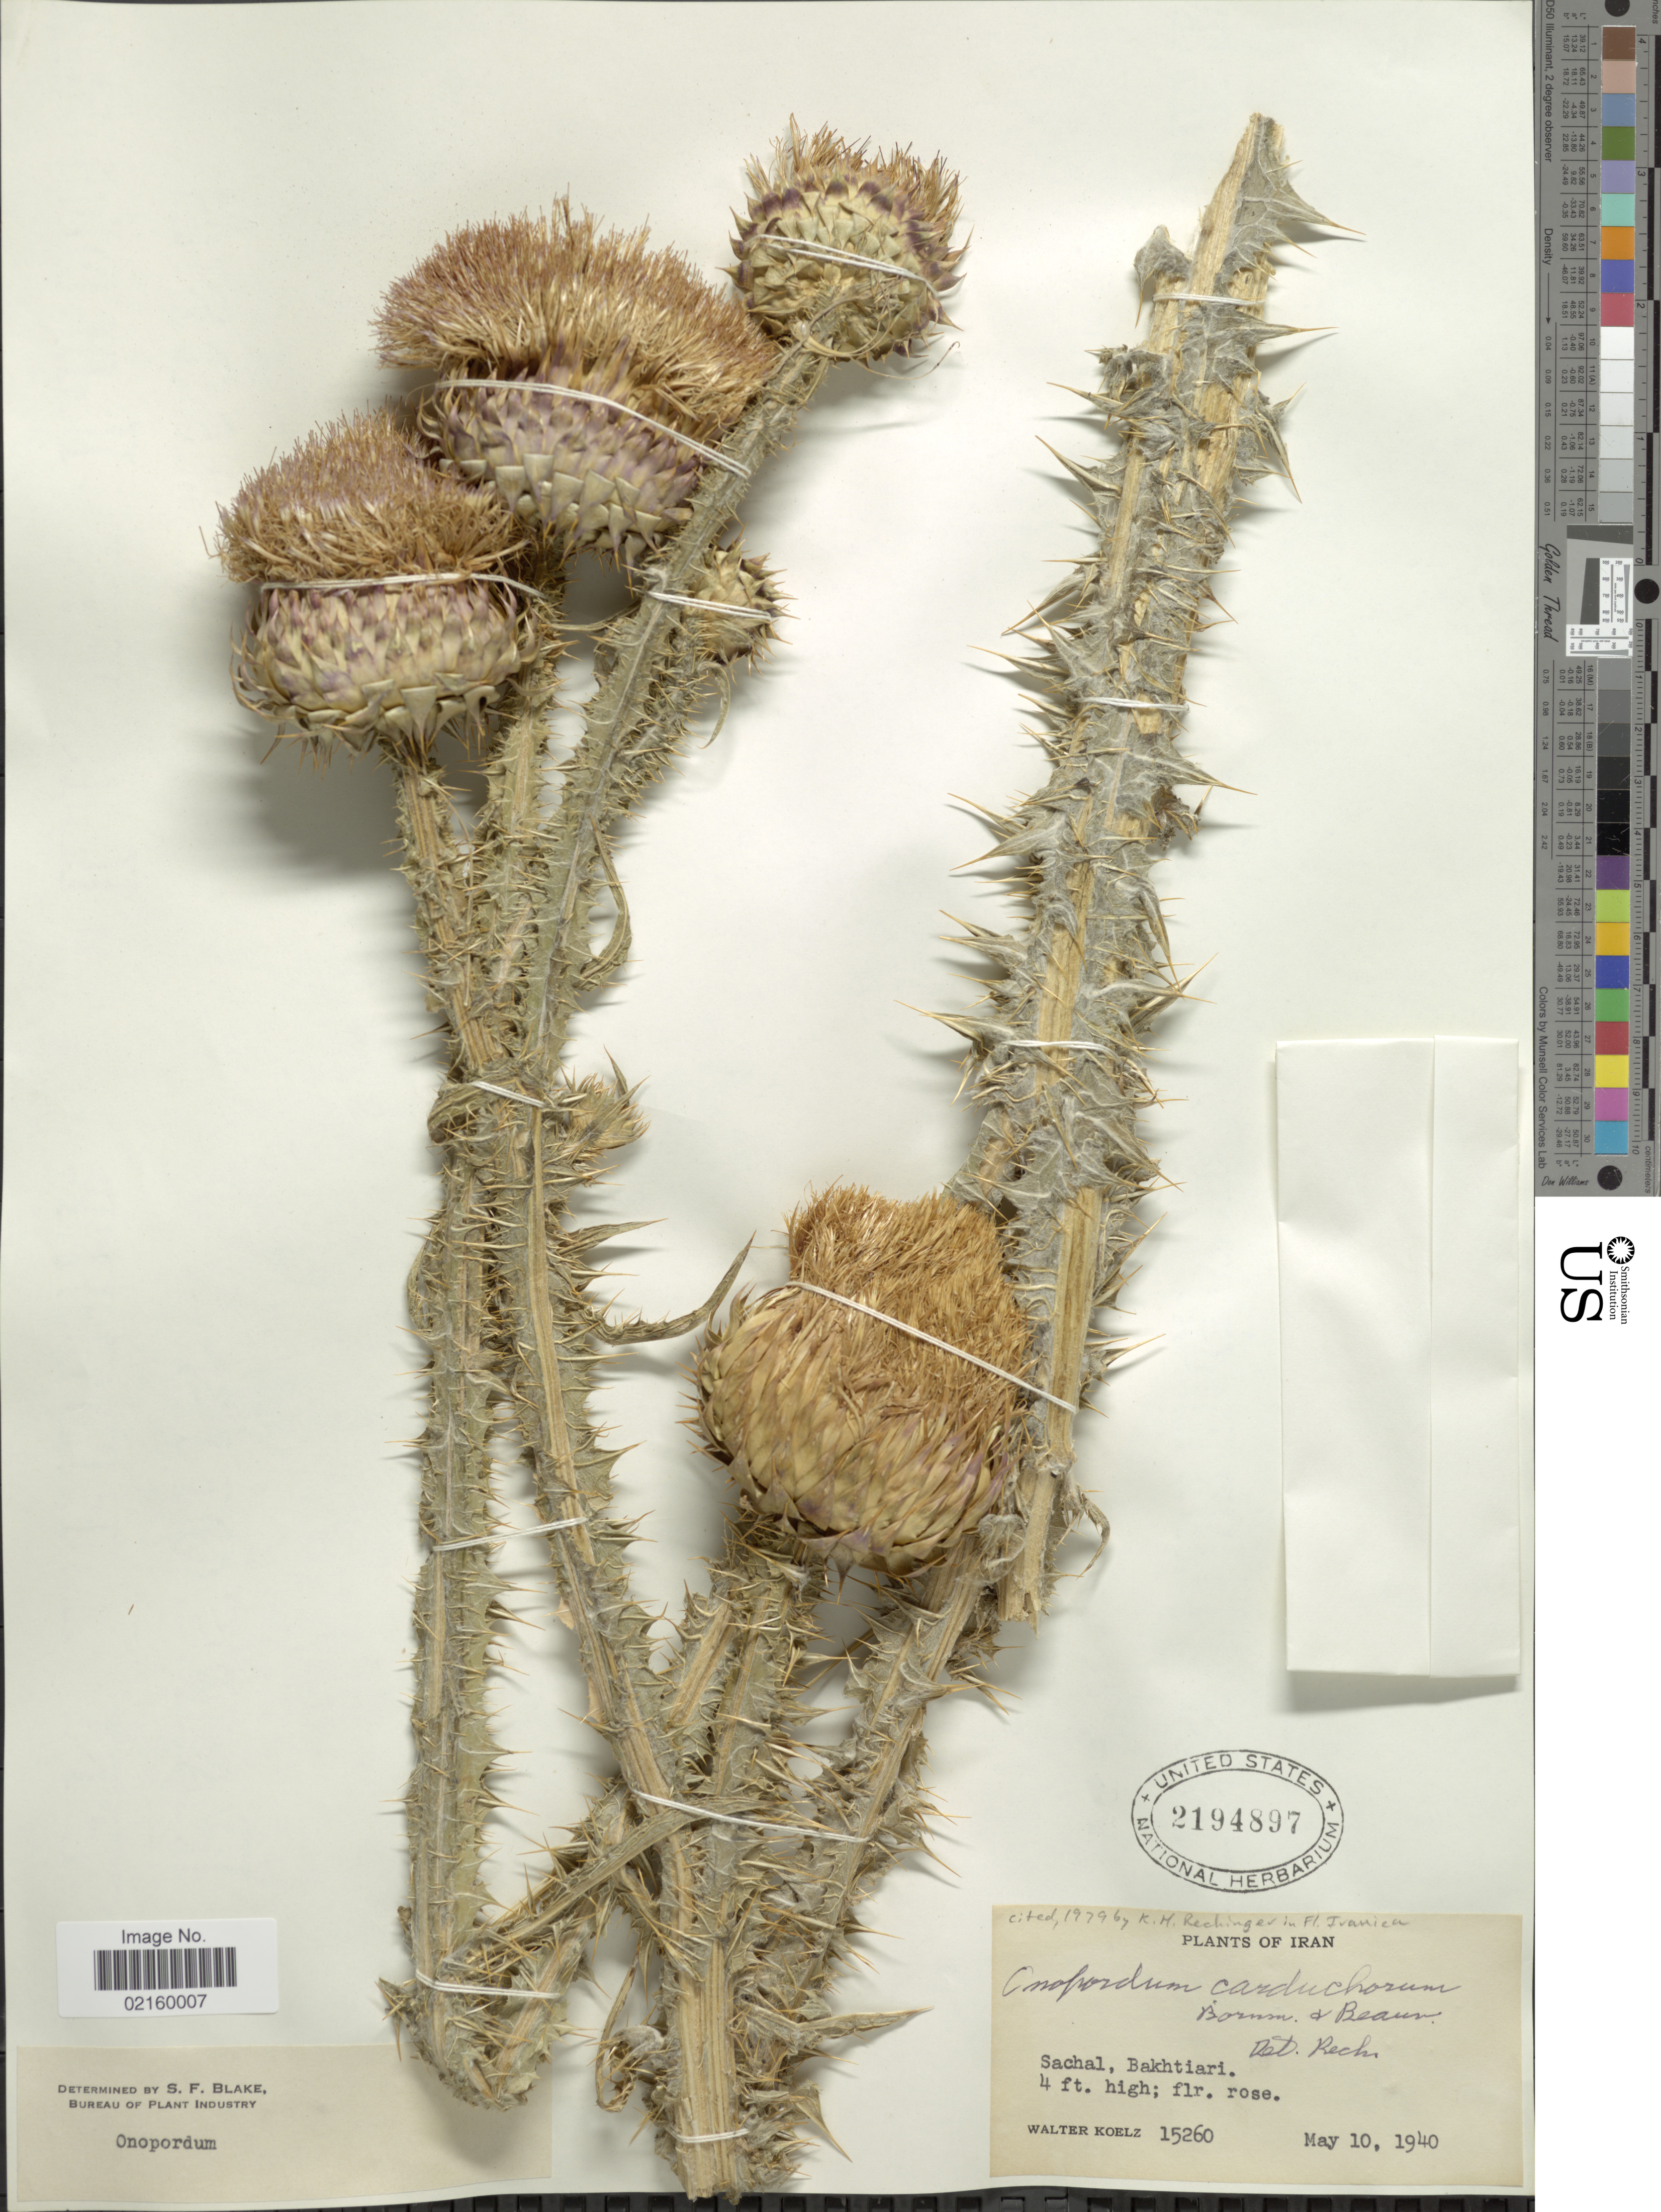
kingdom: Plantae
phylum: Tracheophyta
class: Magnoliopsida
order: Asterales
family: Asteraceae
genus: Onopordum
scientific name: Onopordum carduchorum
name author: Bornm. & Beauverd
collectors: W. N. Koelz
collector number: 15260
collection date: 1940-05-10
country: Iran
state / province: Chahar Mahaal and Bakhtiari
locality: Sachal, Bakhtiari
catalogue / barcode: US 2194897